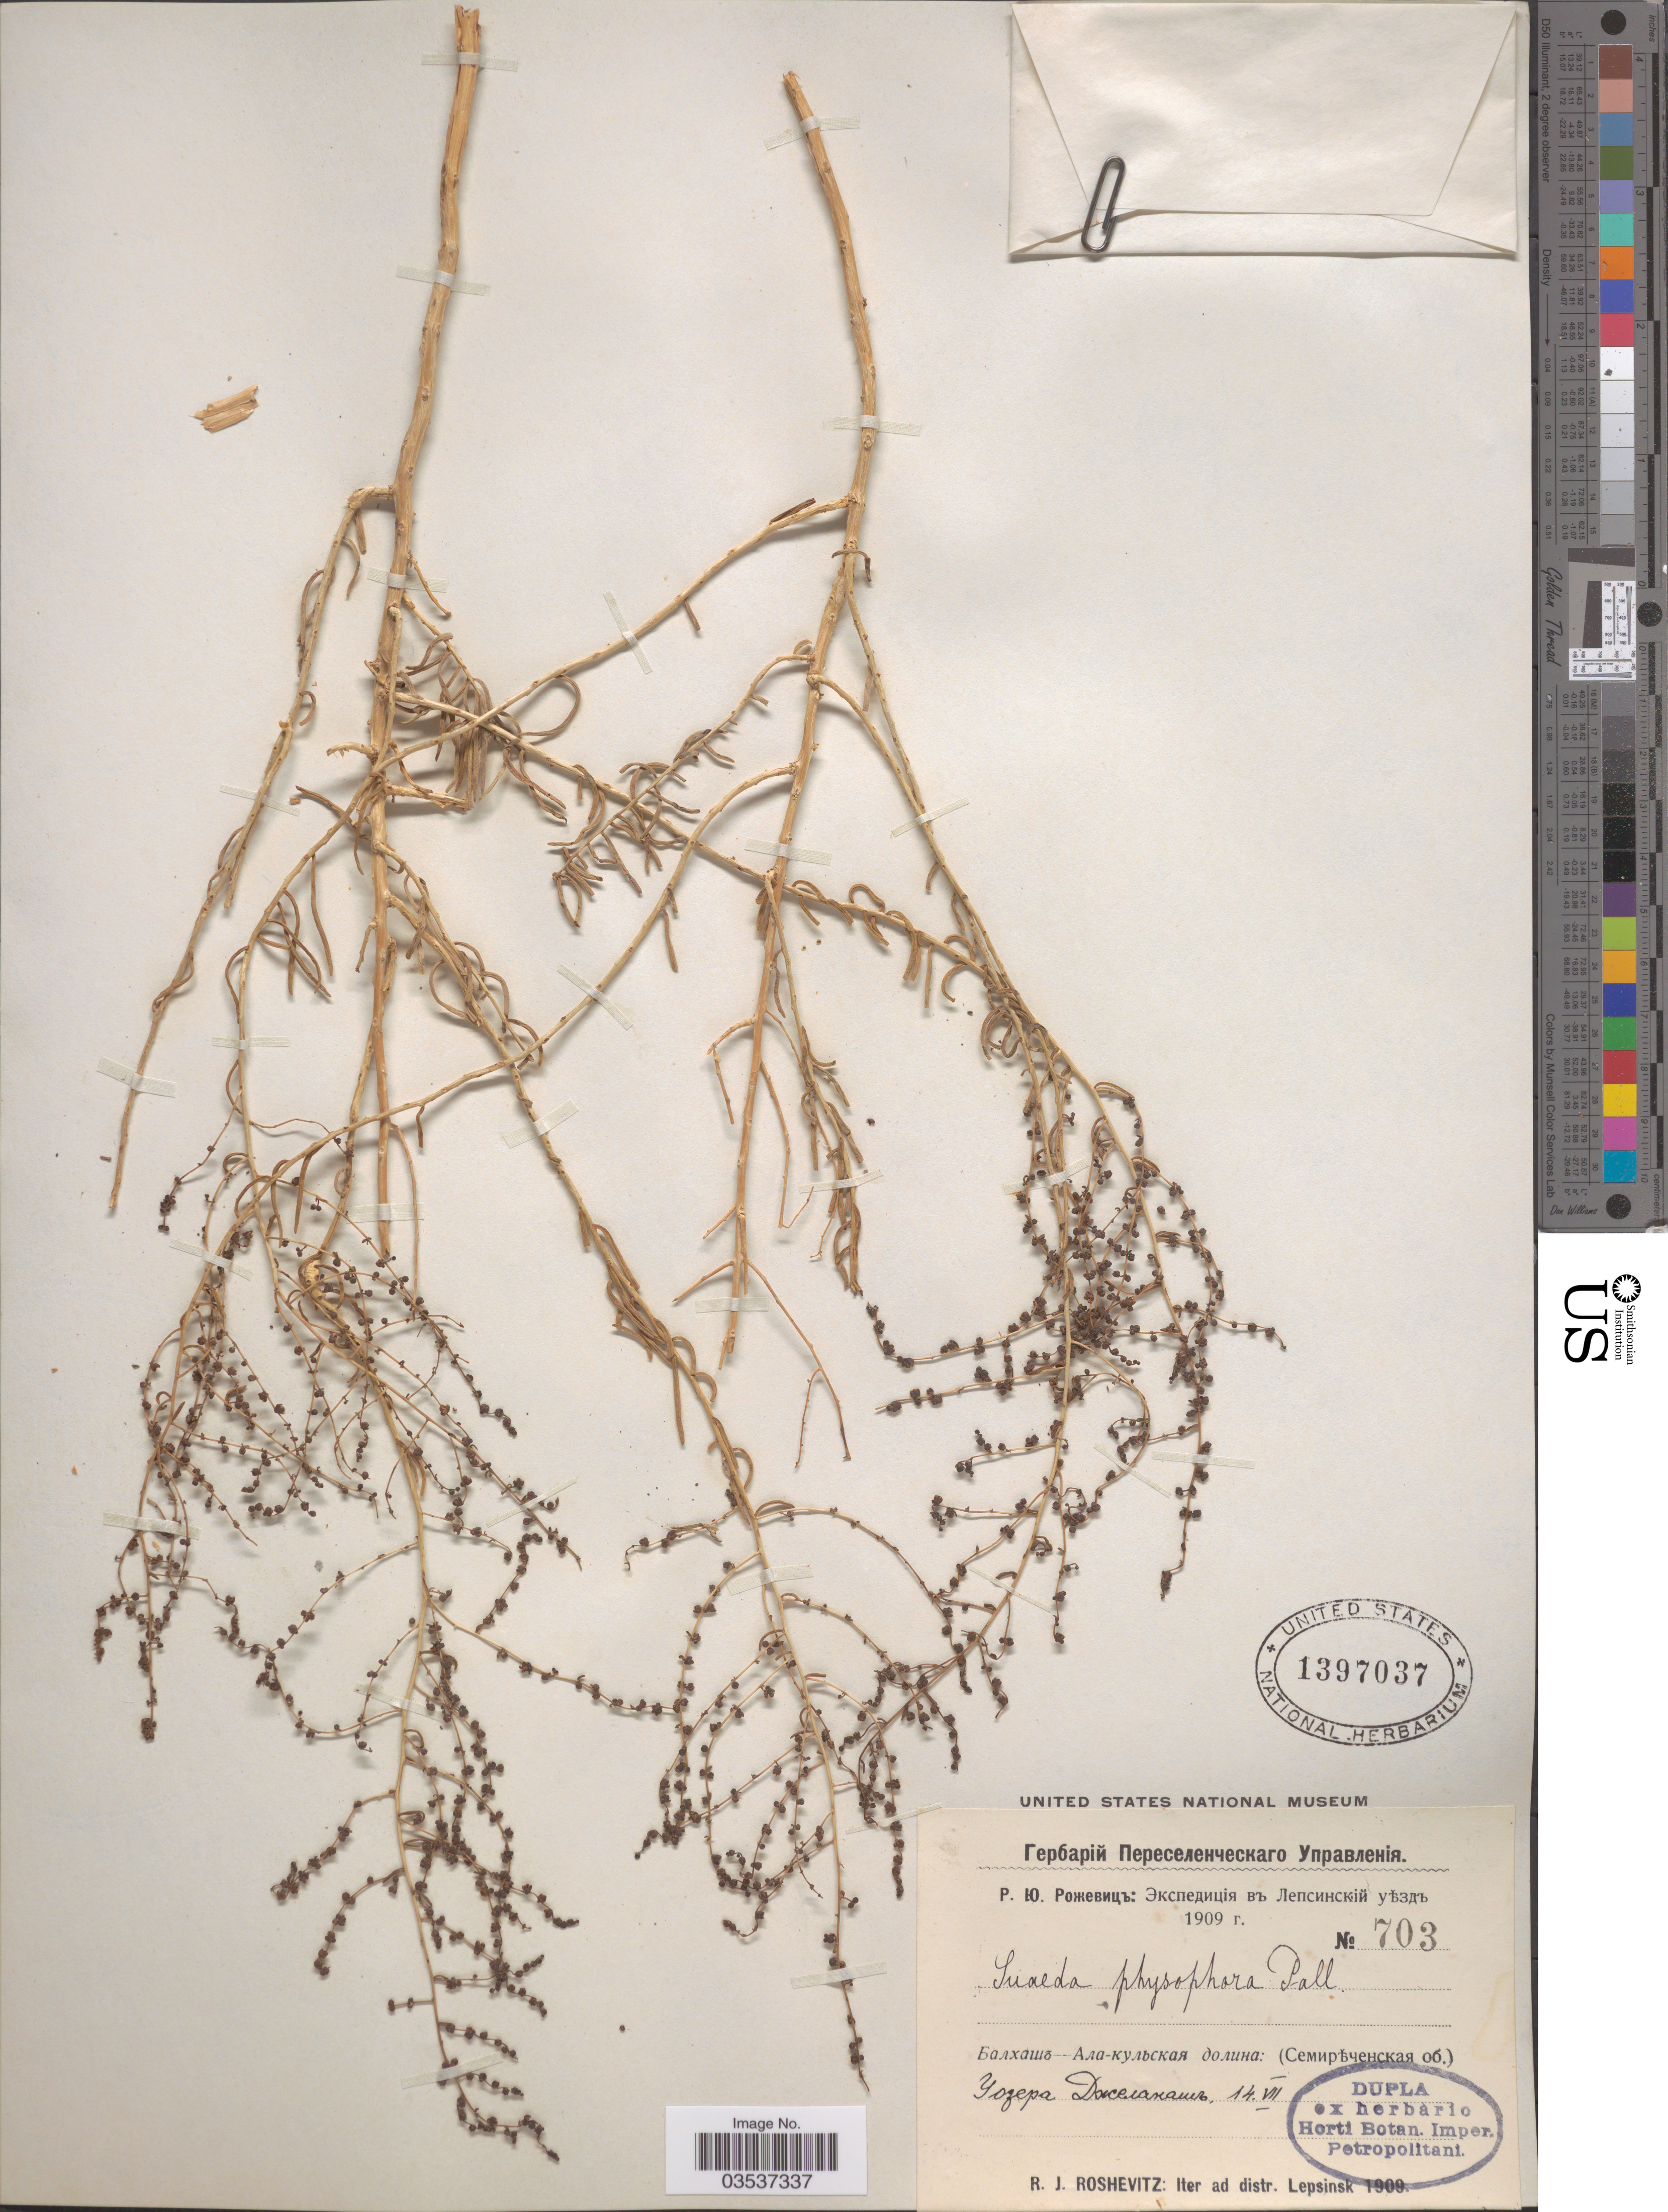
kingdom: Plantae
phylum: Tracheophyta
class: Magnoliopsida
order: Caryophyllales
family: Amaranthaceae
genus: Suaeda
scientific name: Suaeda physophora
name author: Pall.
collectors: R. J. Roshevitz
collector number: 703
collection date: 1909-07-14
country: Kazakhstan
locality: Balkhash- Ala-kul Valley, near Lake Dzhelanash. Iter ad distr. Lepsinsk.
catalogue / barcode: US 1397037